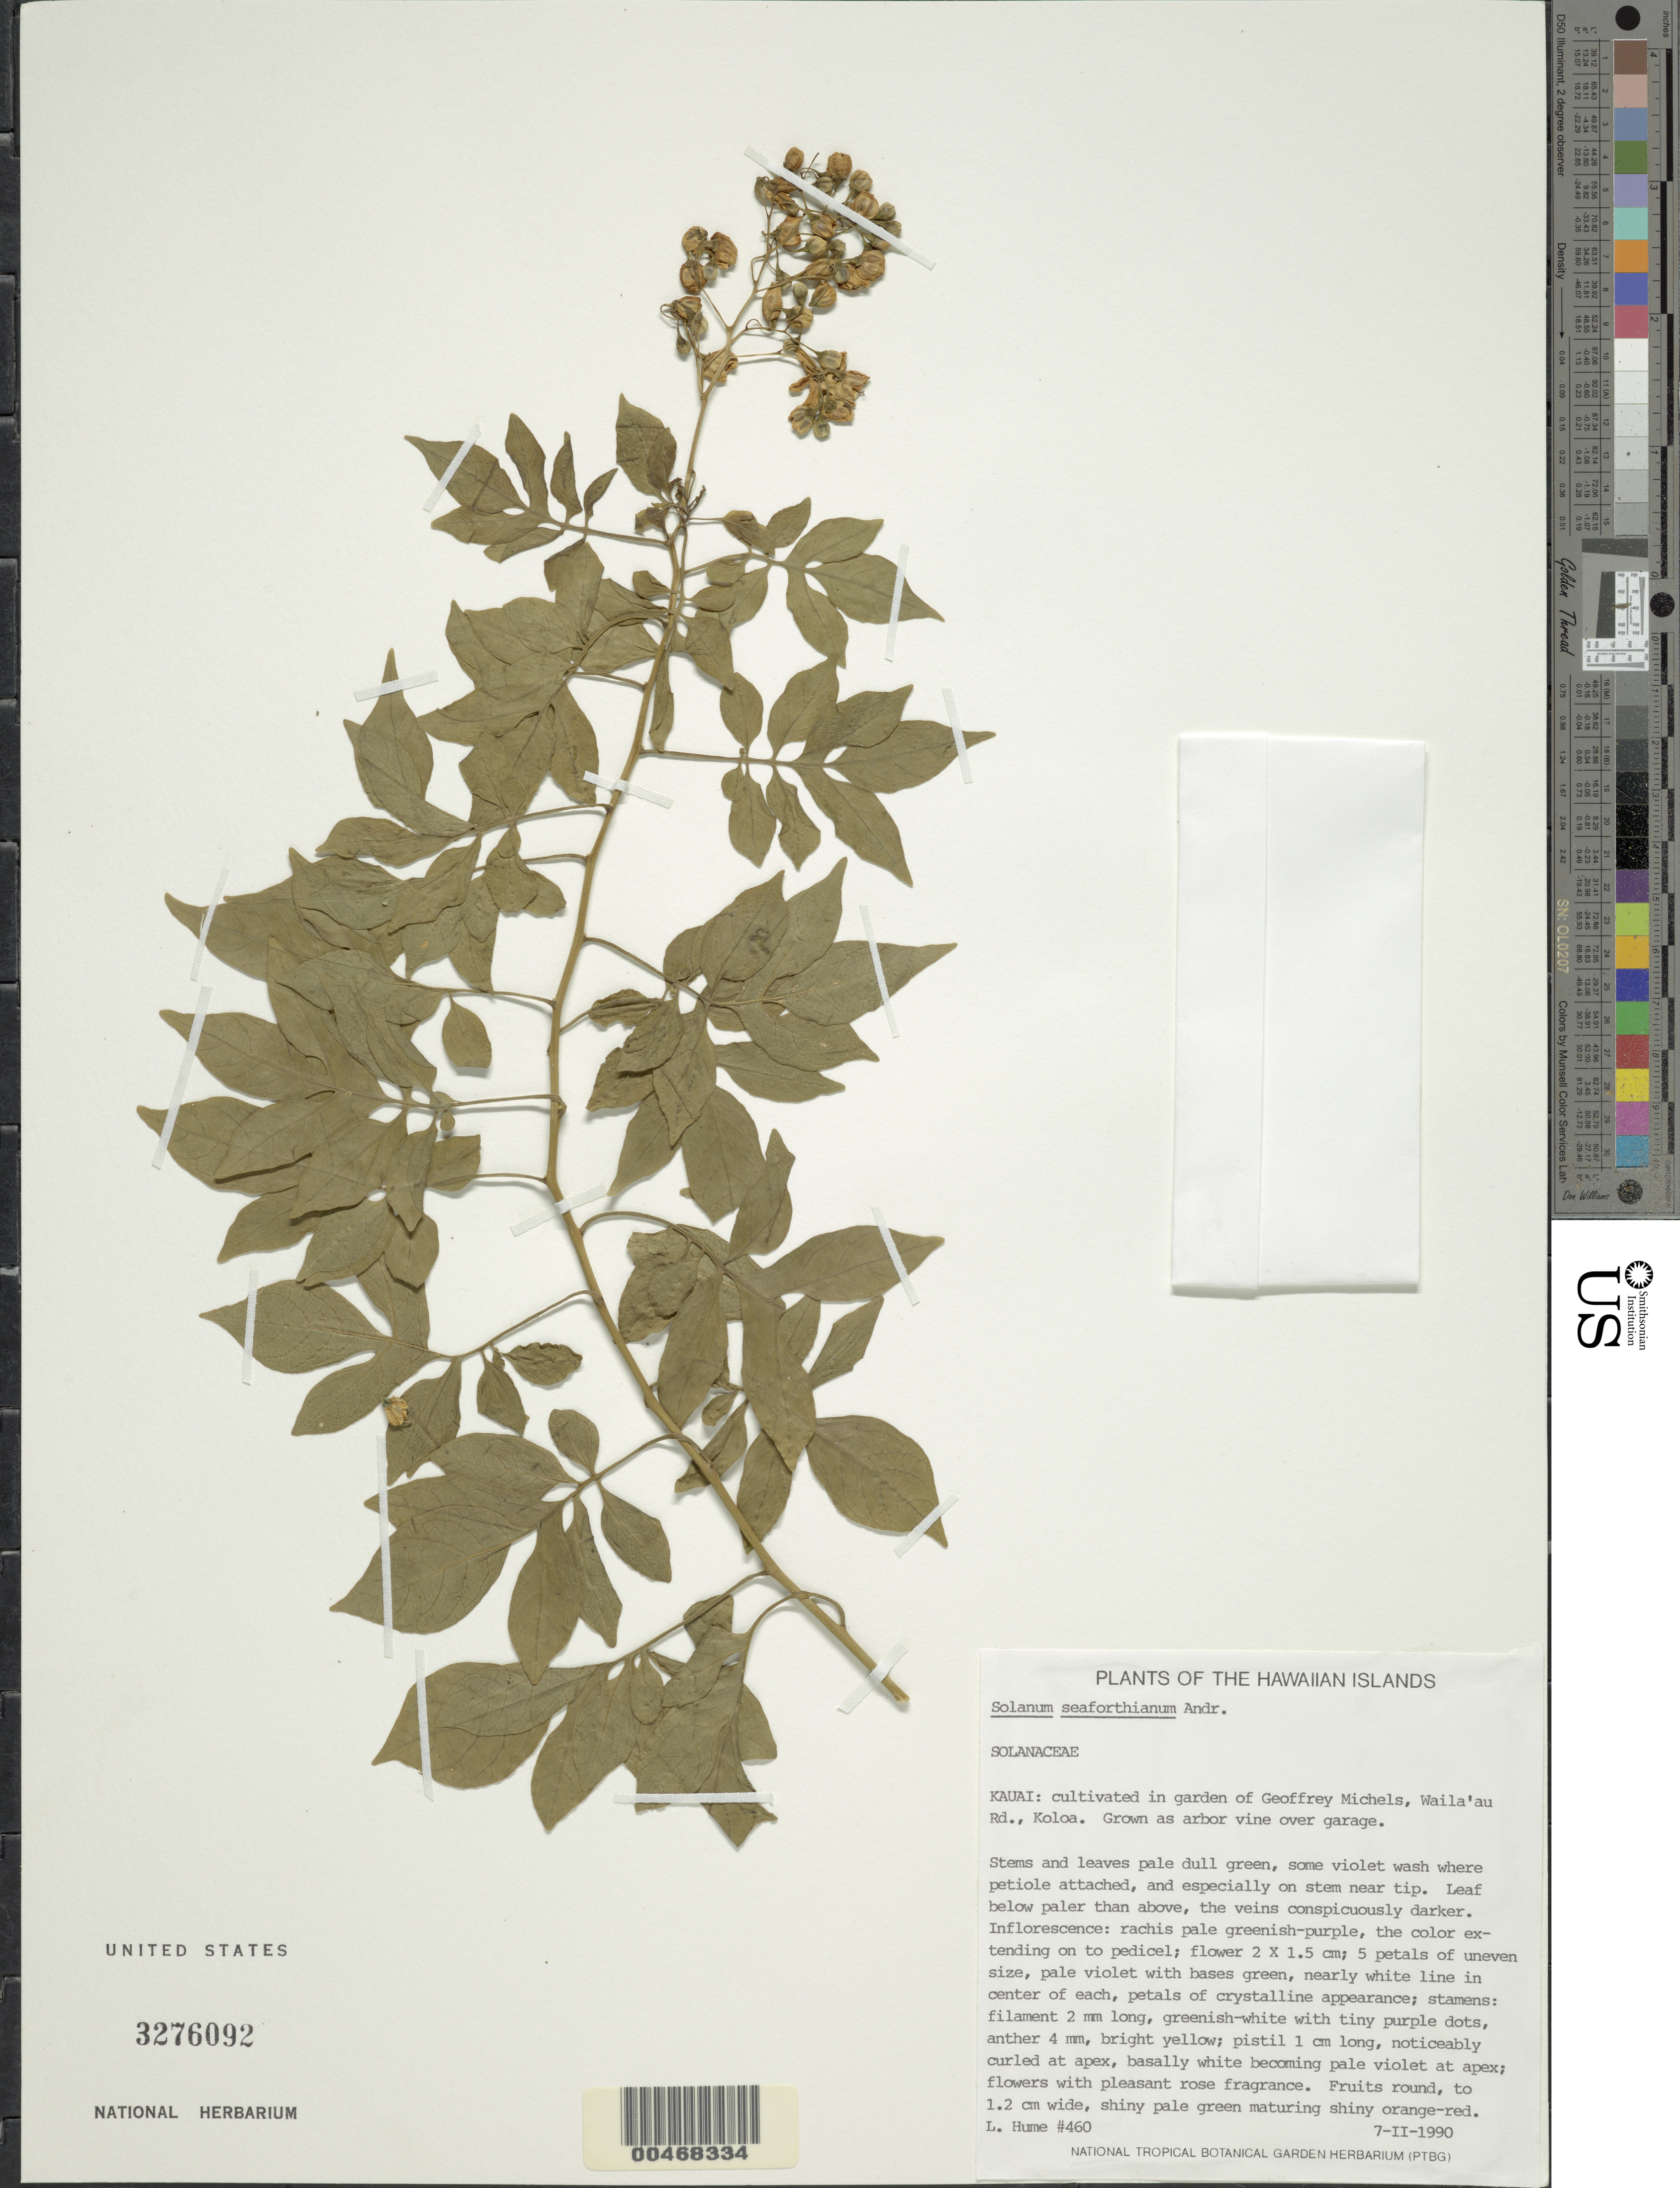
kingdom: Plantae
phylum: Tracheophyta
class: Magnoliopsida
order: Solanales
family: Solanaceae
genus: Solanum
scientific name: Solanum seaforthianum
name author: Andrews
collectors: L. Hume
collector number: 460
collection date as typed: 7 Feb 1990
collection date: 1990-02-07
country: United States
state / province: Hawaii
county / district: Kauai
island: Kaua'i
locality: Koloa, Waila'au Rd., garden of Geoffrey Michels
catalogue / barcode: US 3276092